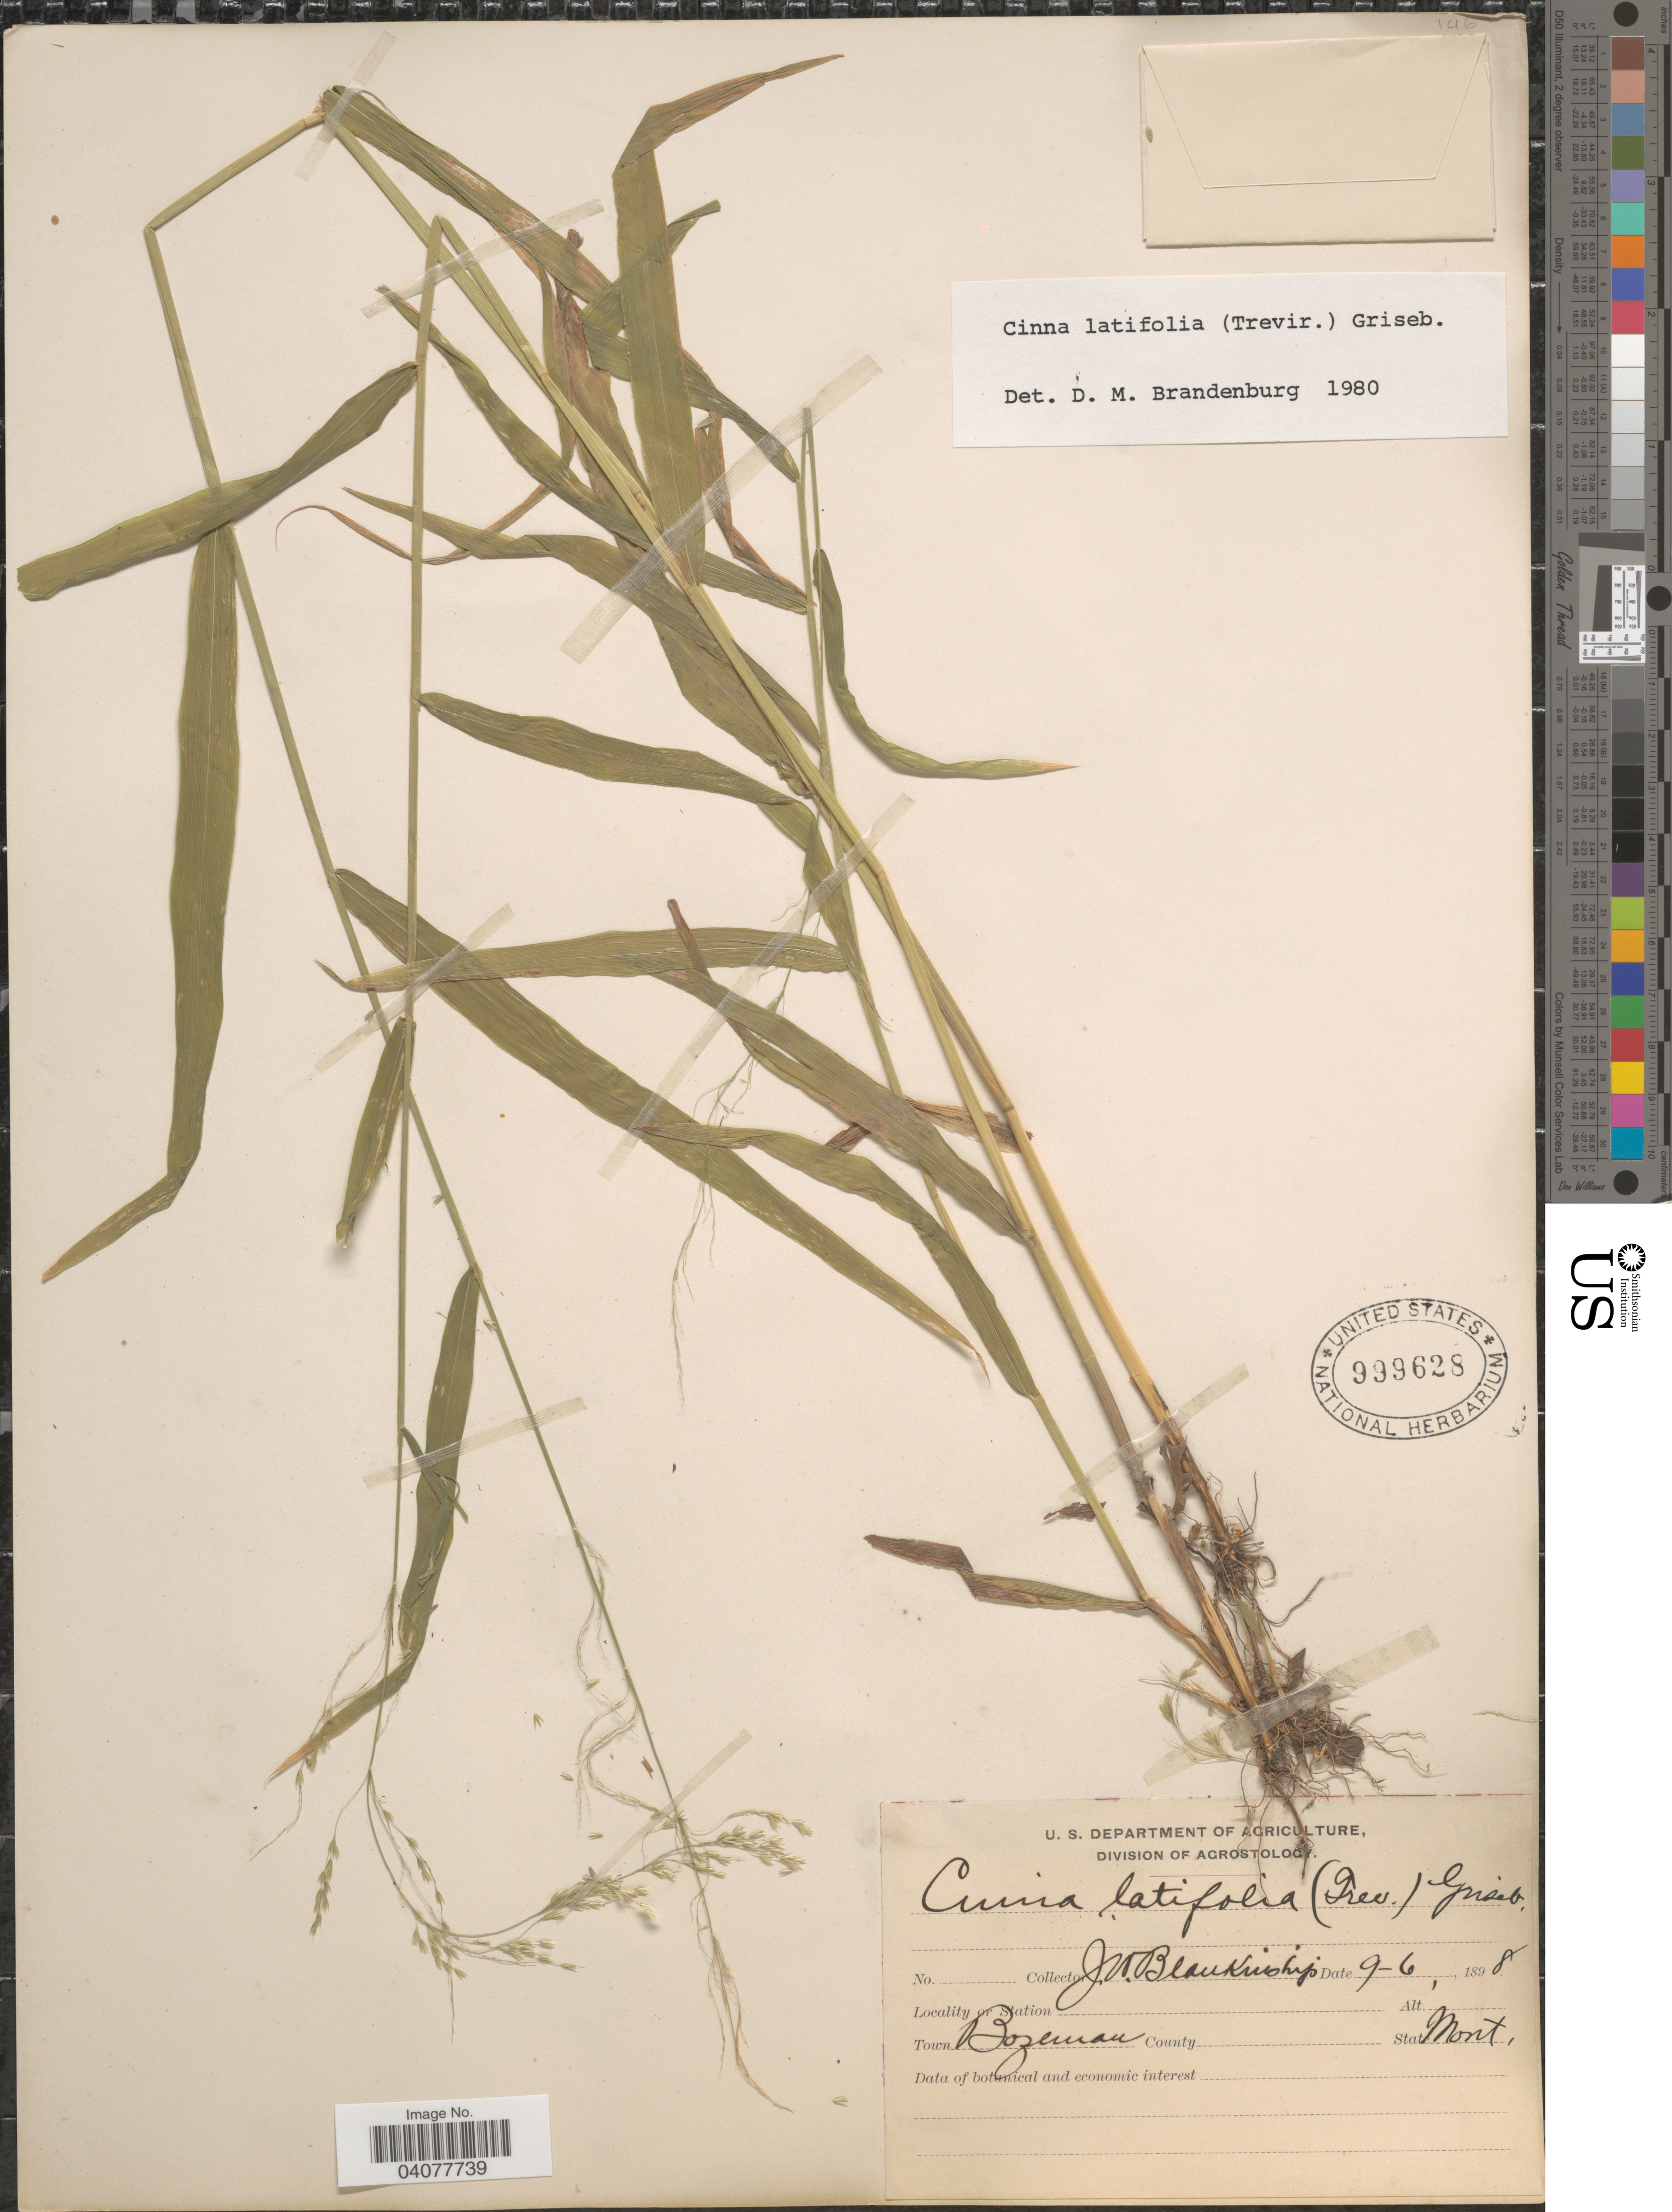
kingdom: Plantae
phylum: Tracheophyta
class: Liliopsida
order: Poales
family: Poaceae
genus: Cinna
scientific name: Cinna latifolia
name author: (Trevir. ex Goeppert) Griseb.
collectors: J. W. Blankinship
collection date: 1898-09-06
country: United States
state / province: Montana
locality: Town Bozeman.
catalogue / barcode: US 999628